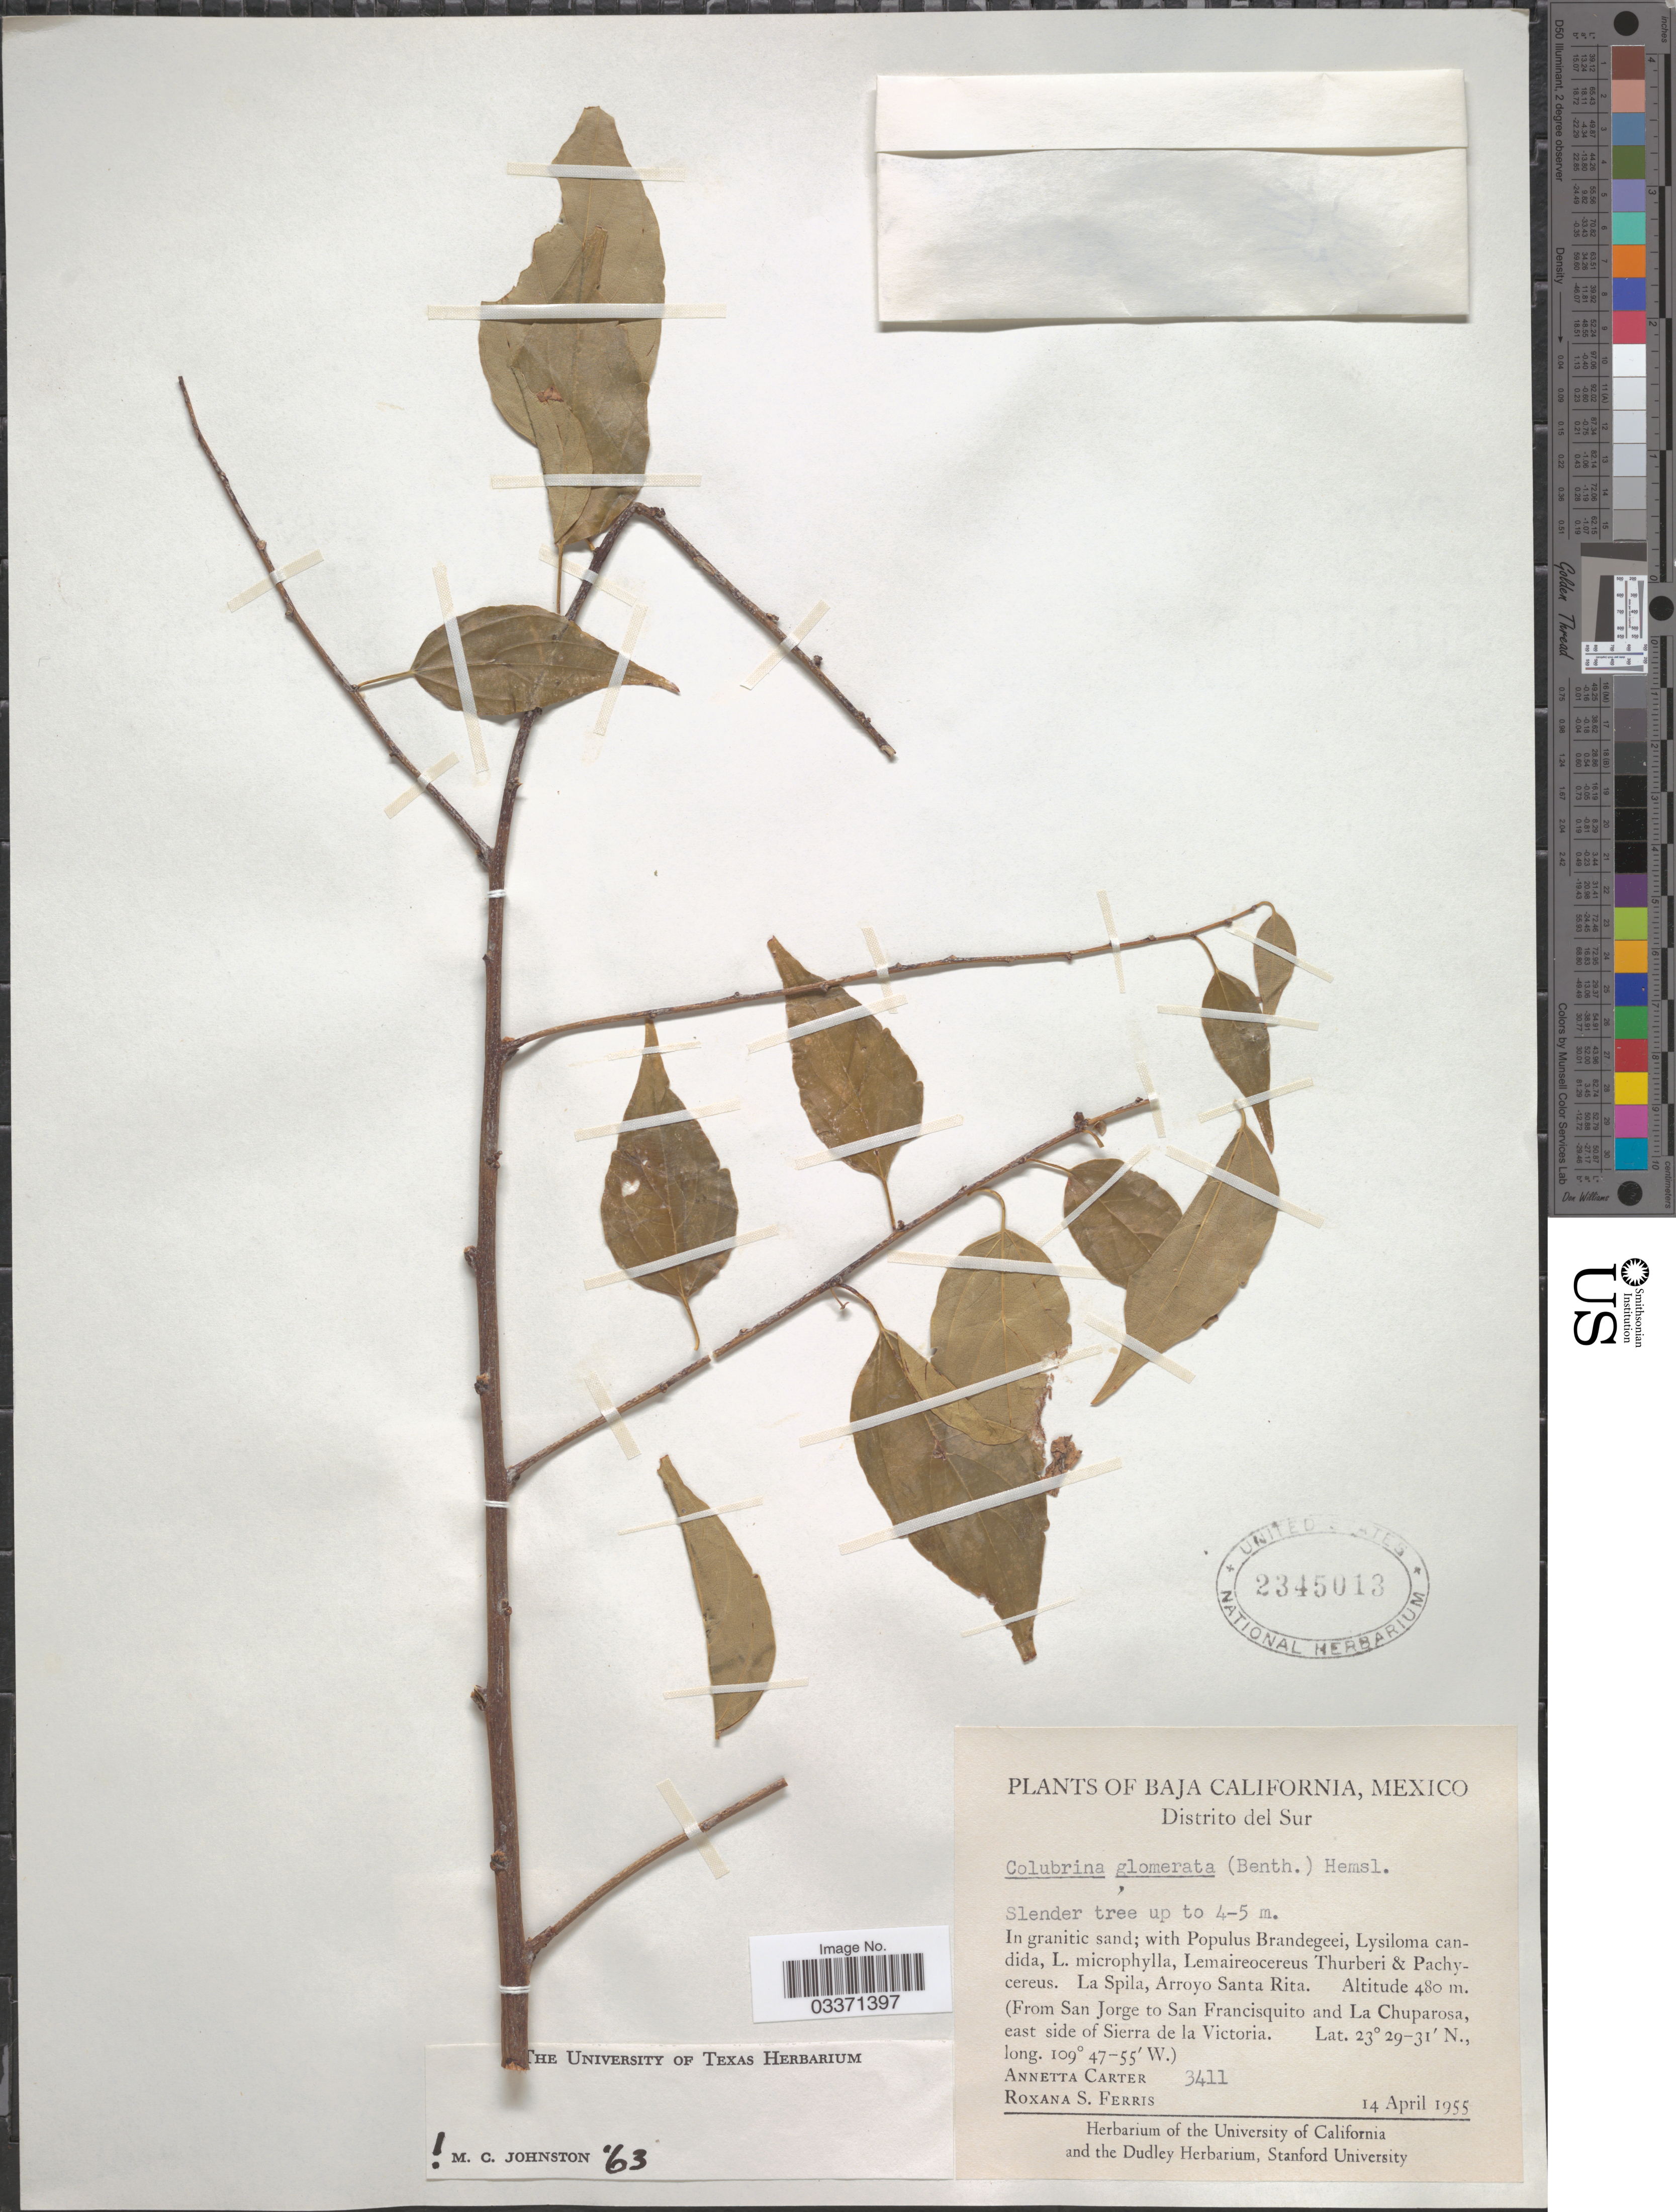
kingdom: Plantae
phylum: Tracheophyta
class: Magnoliopsida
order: Rosales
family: Rhamnaceae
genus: Colubrina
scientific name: Colubrina triflora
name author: Brongn. ex Sweet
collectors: Annetta Carter & R. S. Ferris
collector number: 3411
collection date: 1955-04-14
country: Mexico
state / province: Baja California Sur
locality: Distrito del Sur. La Spila, Arroyo Santa Rita. (From San Jorge to San Francisquito and La Chuparosa, east side of Sierra de la Victoria).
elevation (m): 480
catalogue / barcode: US 2345013